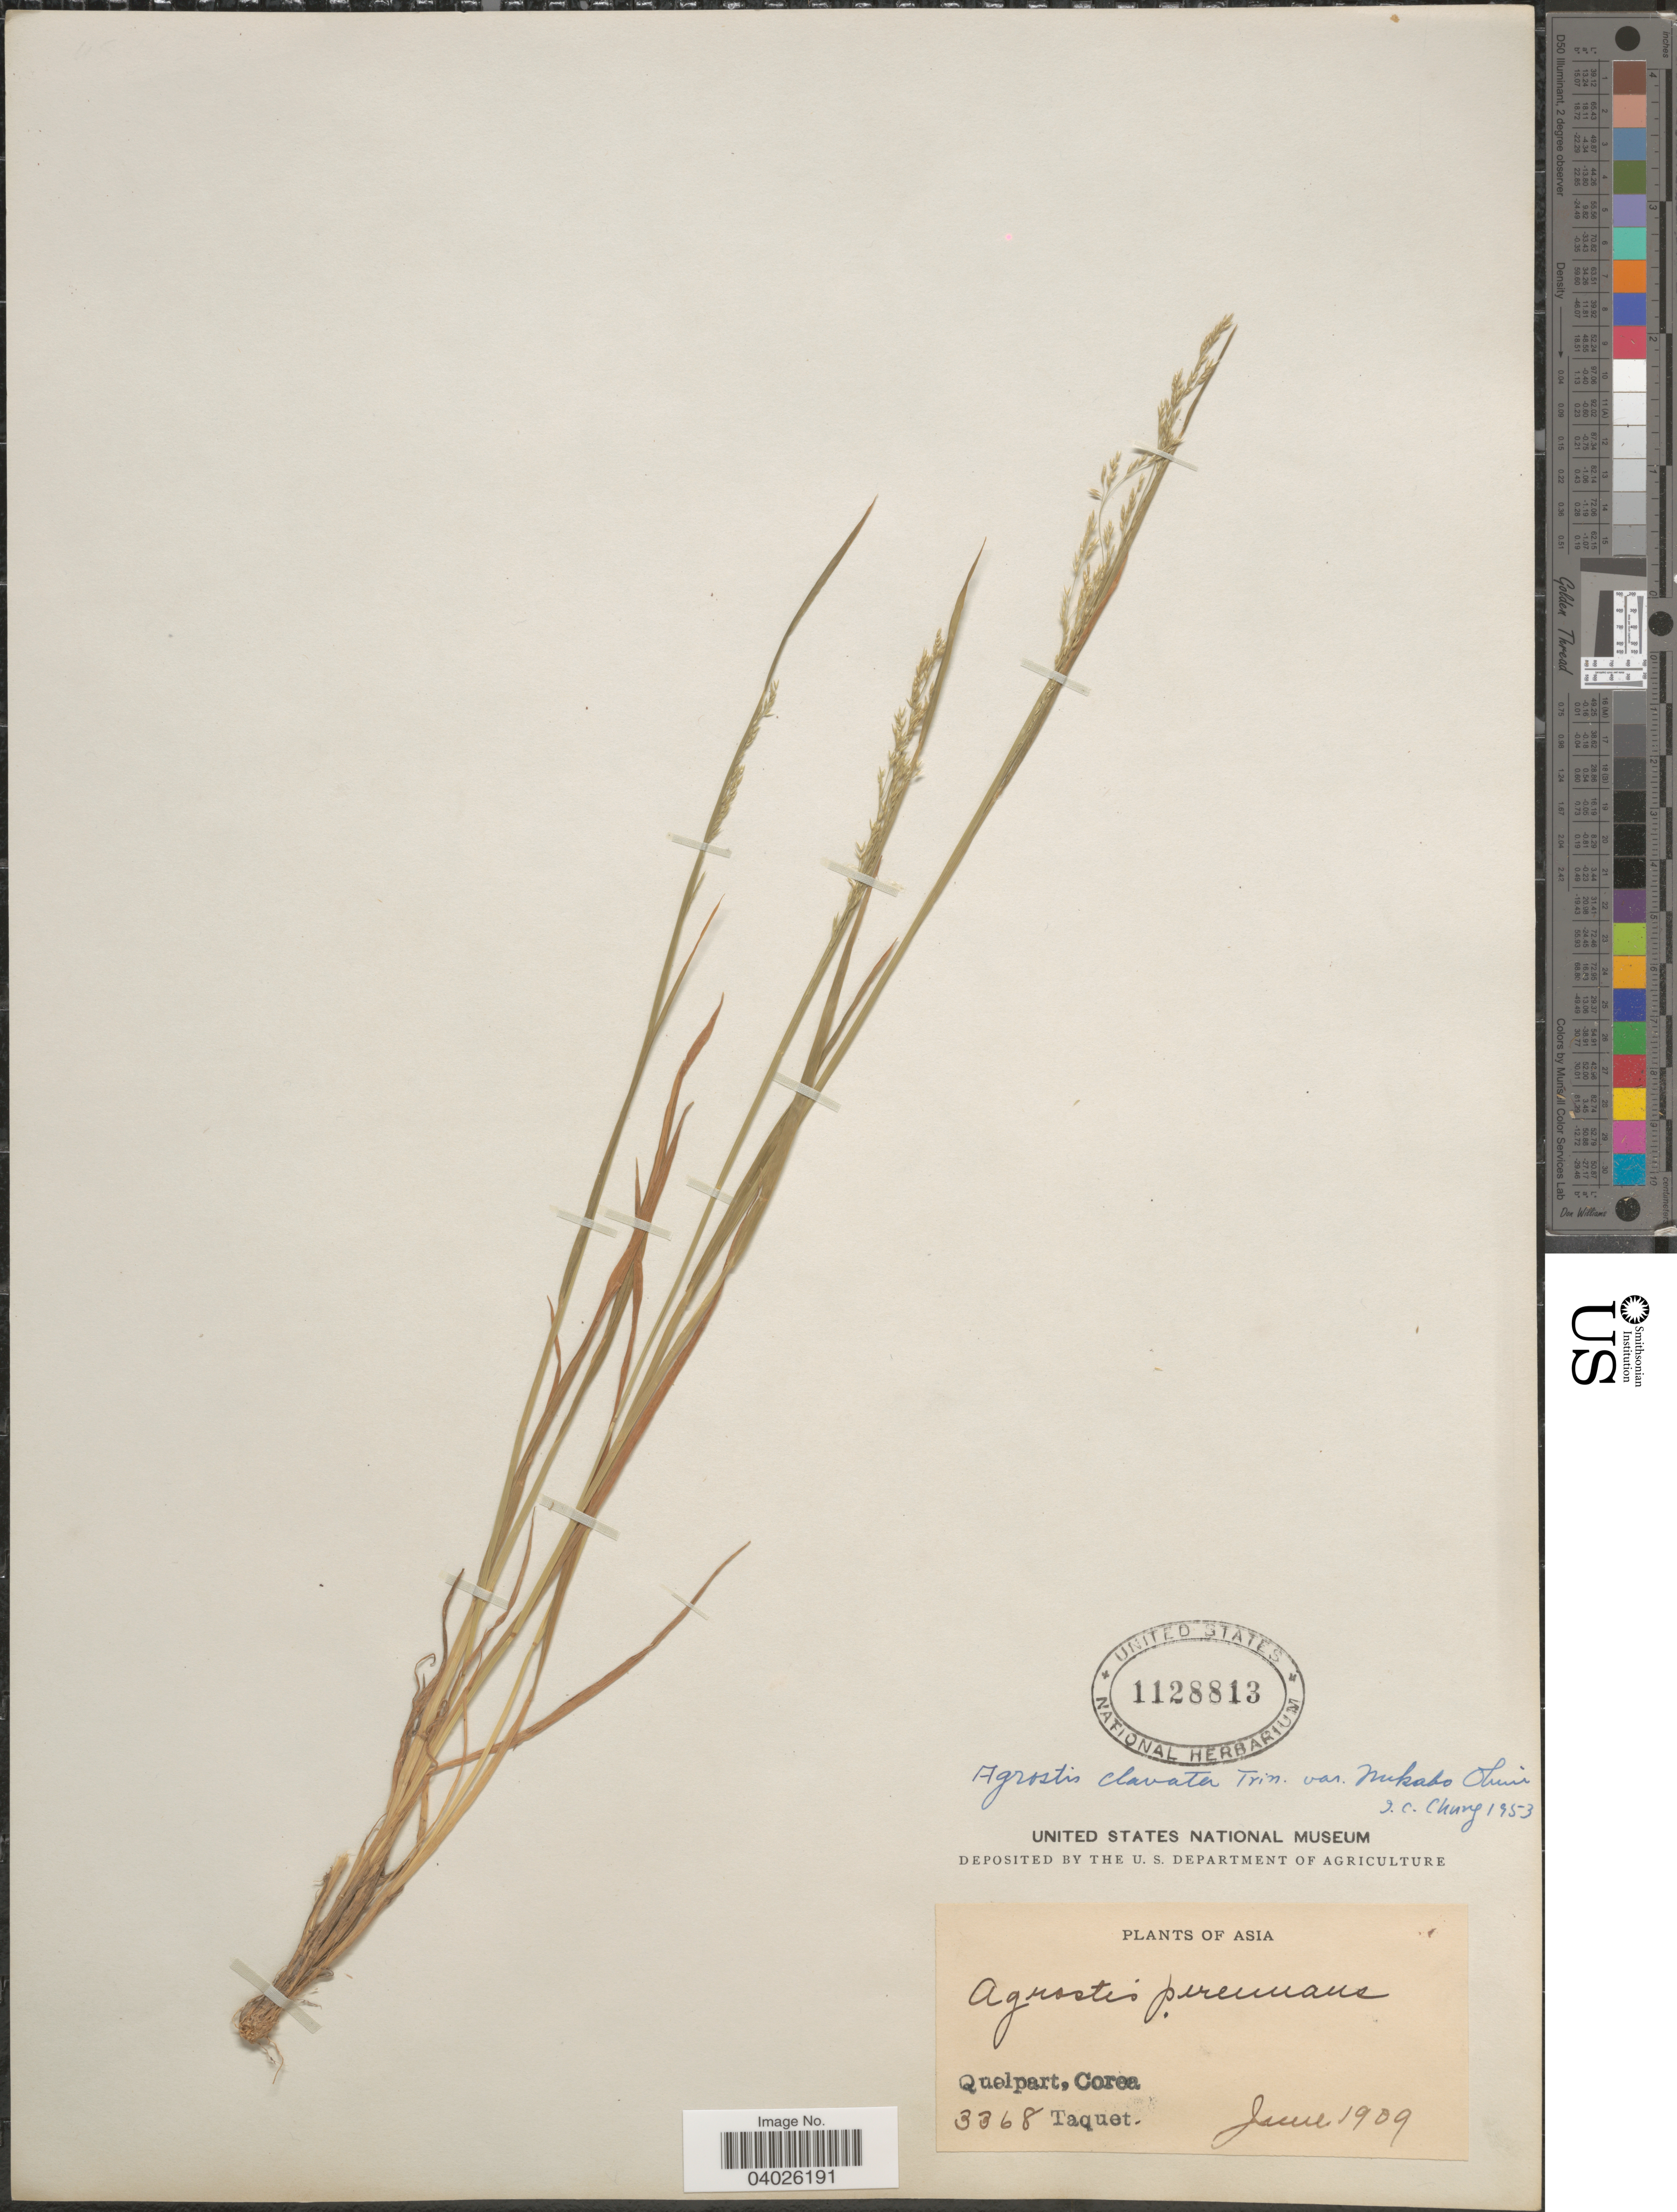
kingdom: Plantae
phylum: Tracheophyta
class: Liliopsida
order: Poales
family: Poaceae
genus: Agrostis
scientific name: Agrostis clavata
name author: Trin.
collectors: Taquet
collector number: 3368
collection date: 1909-06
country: South Korea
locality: Quelpart, Corea.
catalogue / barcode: US 1128813